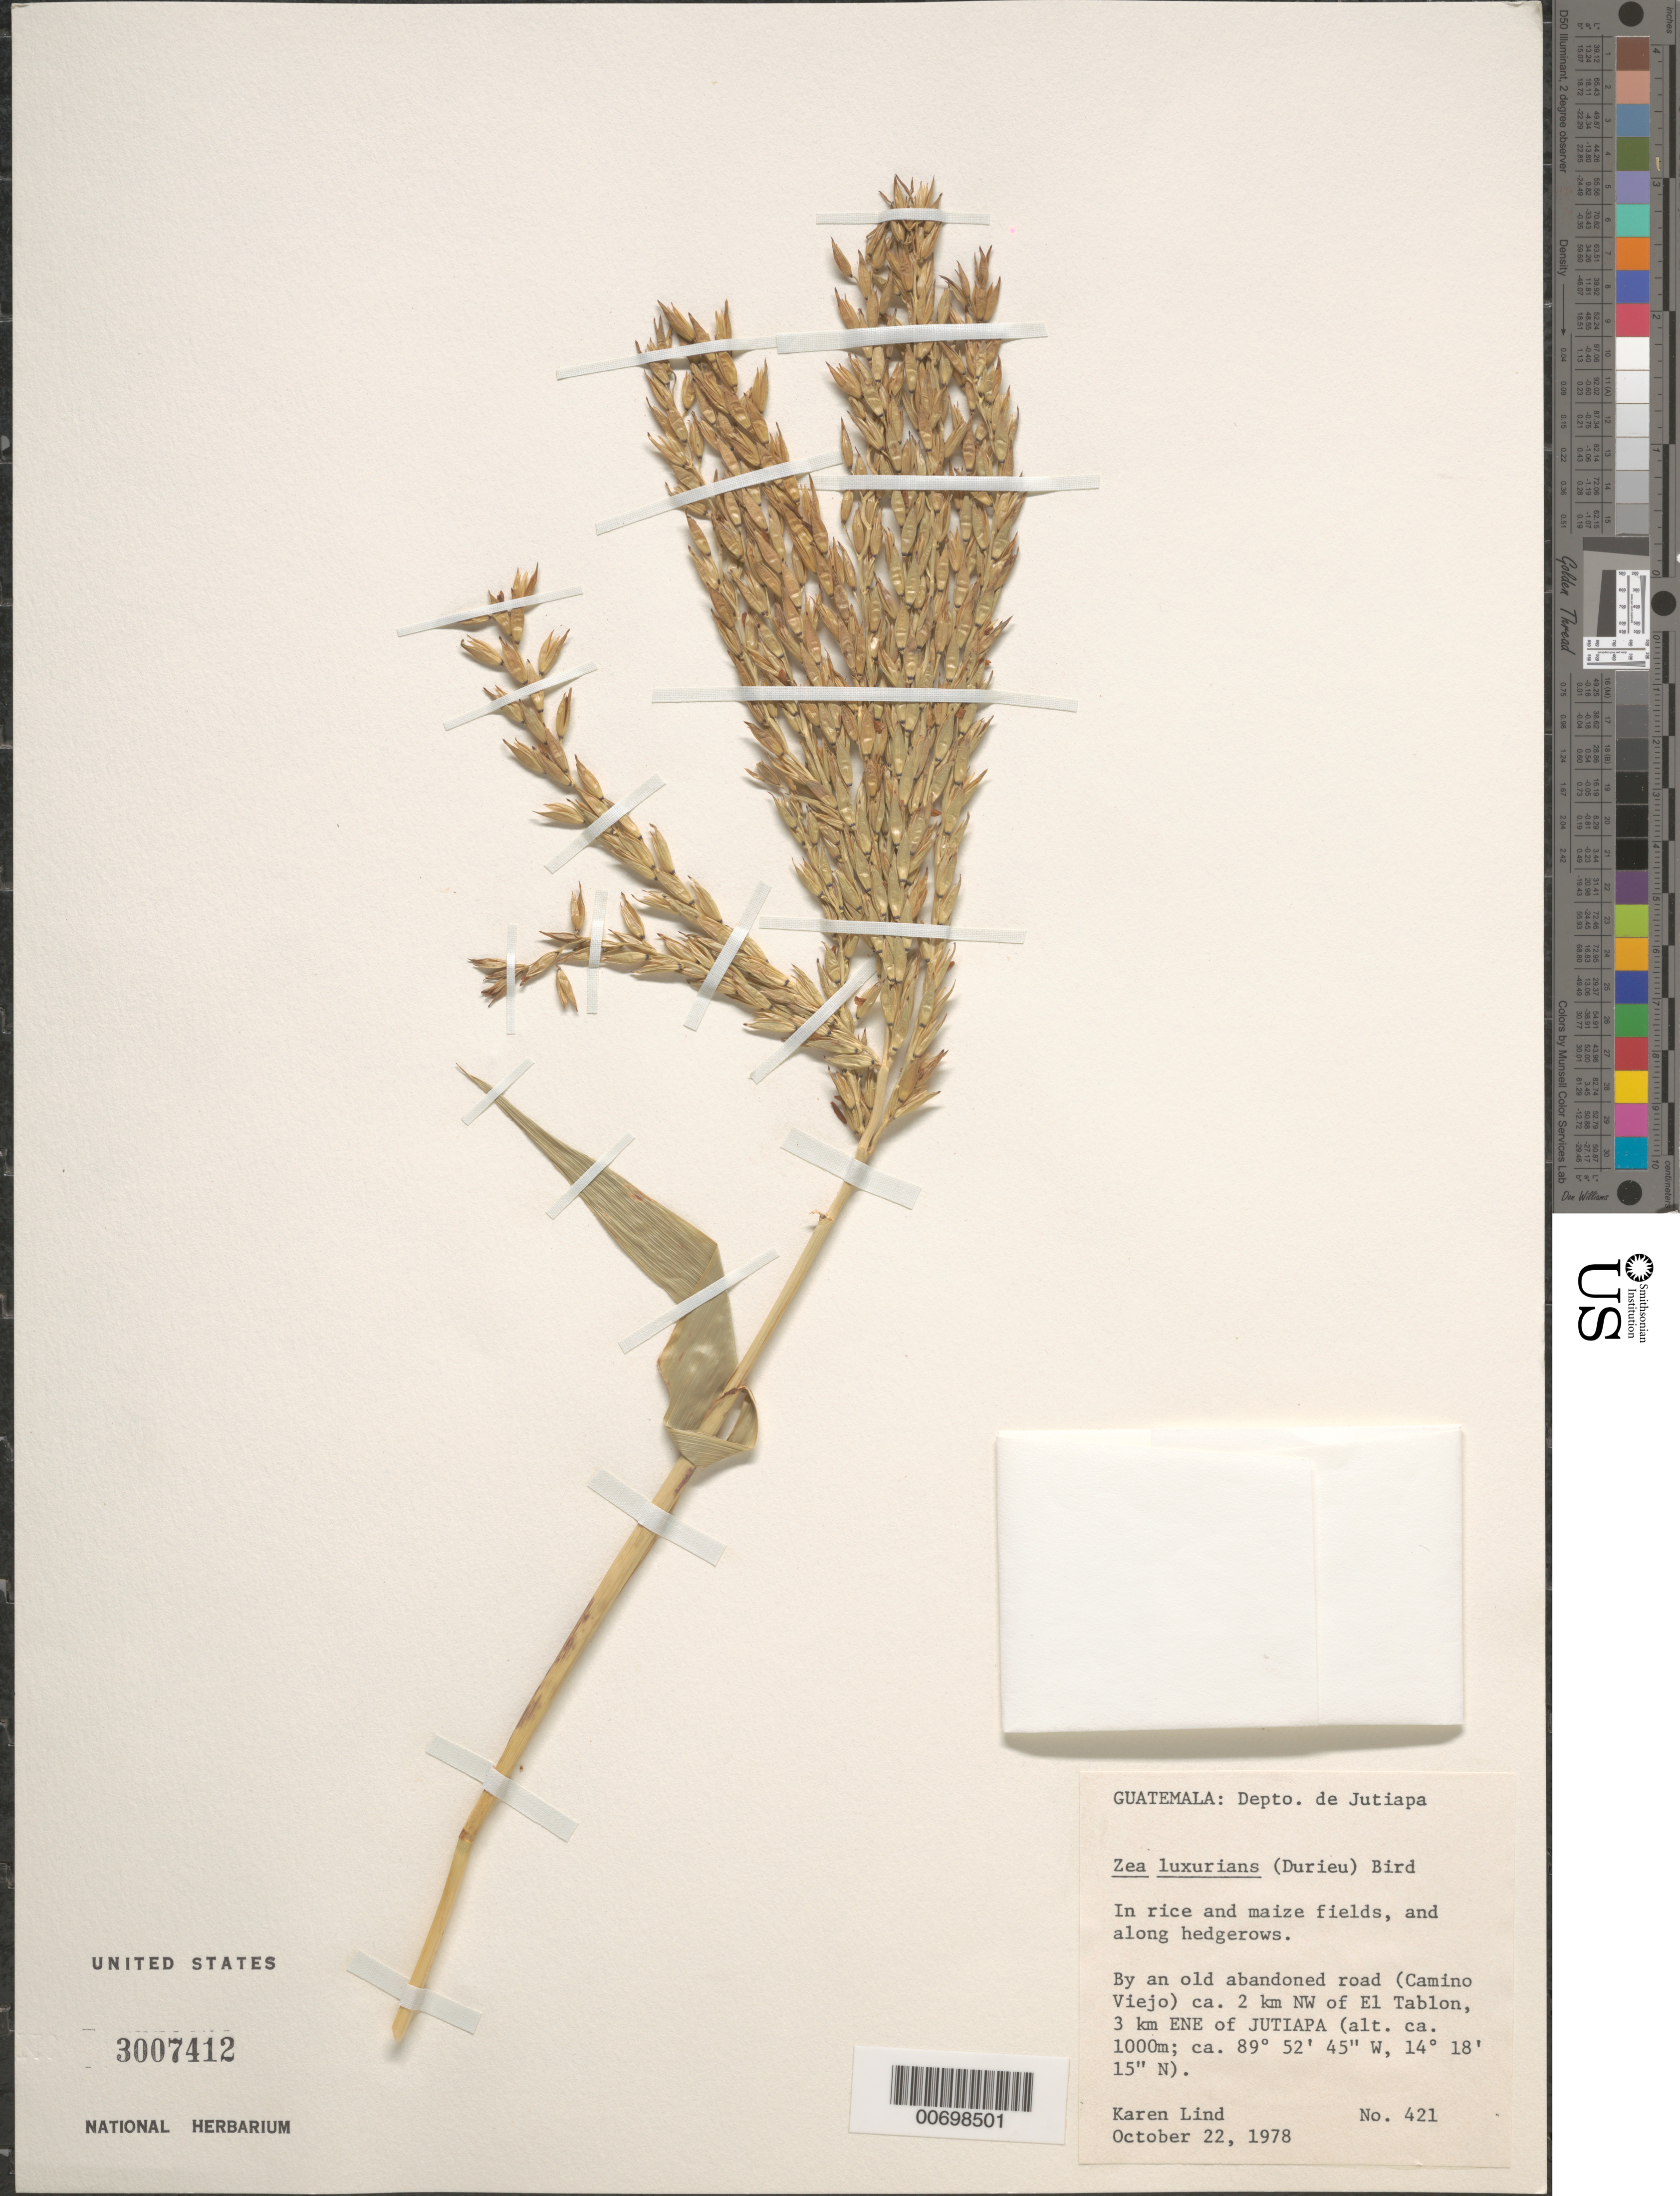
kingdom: Plantae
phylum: Tracheophyta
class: Liliopsida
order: Poales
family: Poaceae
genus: Zea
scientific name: Zea luxurians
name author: (Durieu & Asch.) R.M. Bird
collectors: K. Lind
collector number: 421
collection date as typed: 22 Oct 1978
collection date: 1978-10-22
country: Guatemala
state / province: Jutiapa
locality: By an old abandoned road (camino viejo) ca. 2 km NW of El Tablon, 3 km ENE of Jutiapa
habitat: In rice and maize fields,and along hedgerows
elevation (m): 1000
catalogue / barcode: US 3007412